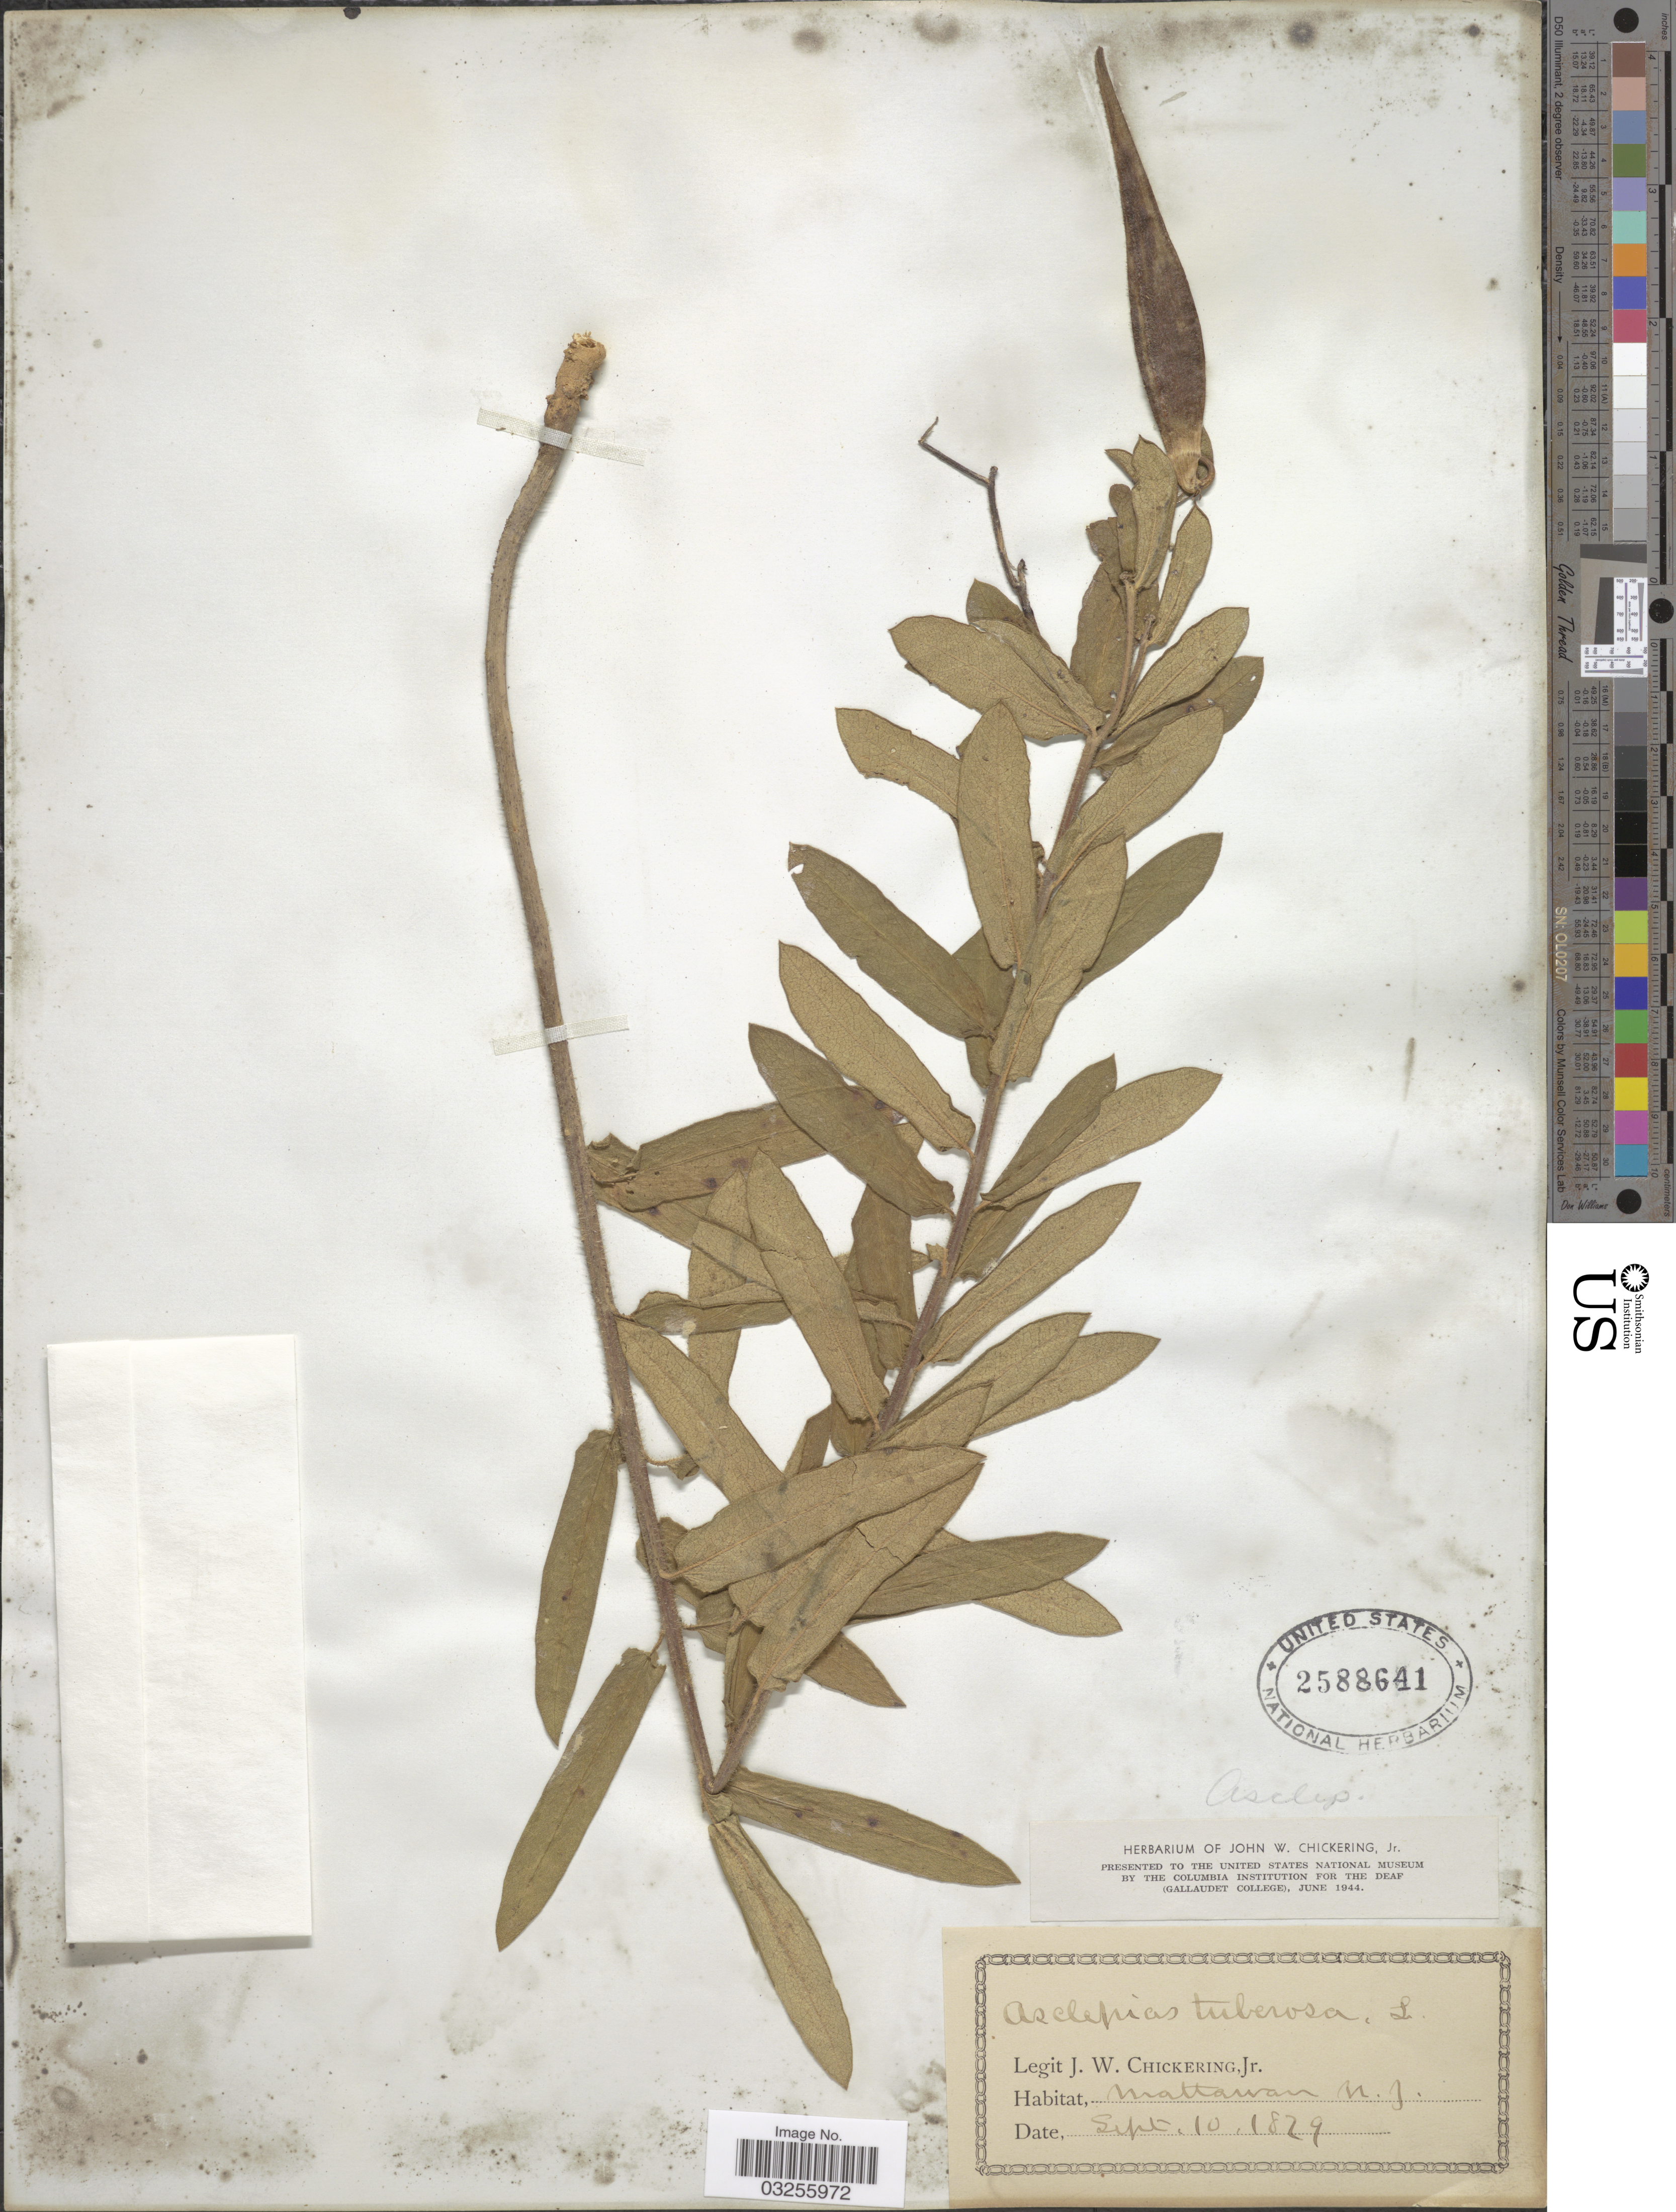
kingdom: Plantae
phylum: Tracheophyta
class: Magnoliopsida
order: Gentianales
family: Apocynaceae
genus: Asclepias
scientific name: Asclepias tuberosa subsp. tuberosa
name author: L.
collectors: J. W. Chickering Jr.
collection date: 1879-09-10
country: United States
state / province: New Jersey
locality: Mattawan.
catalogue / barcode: US 2588641